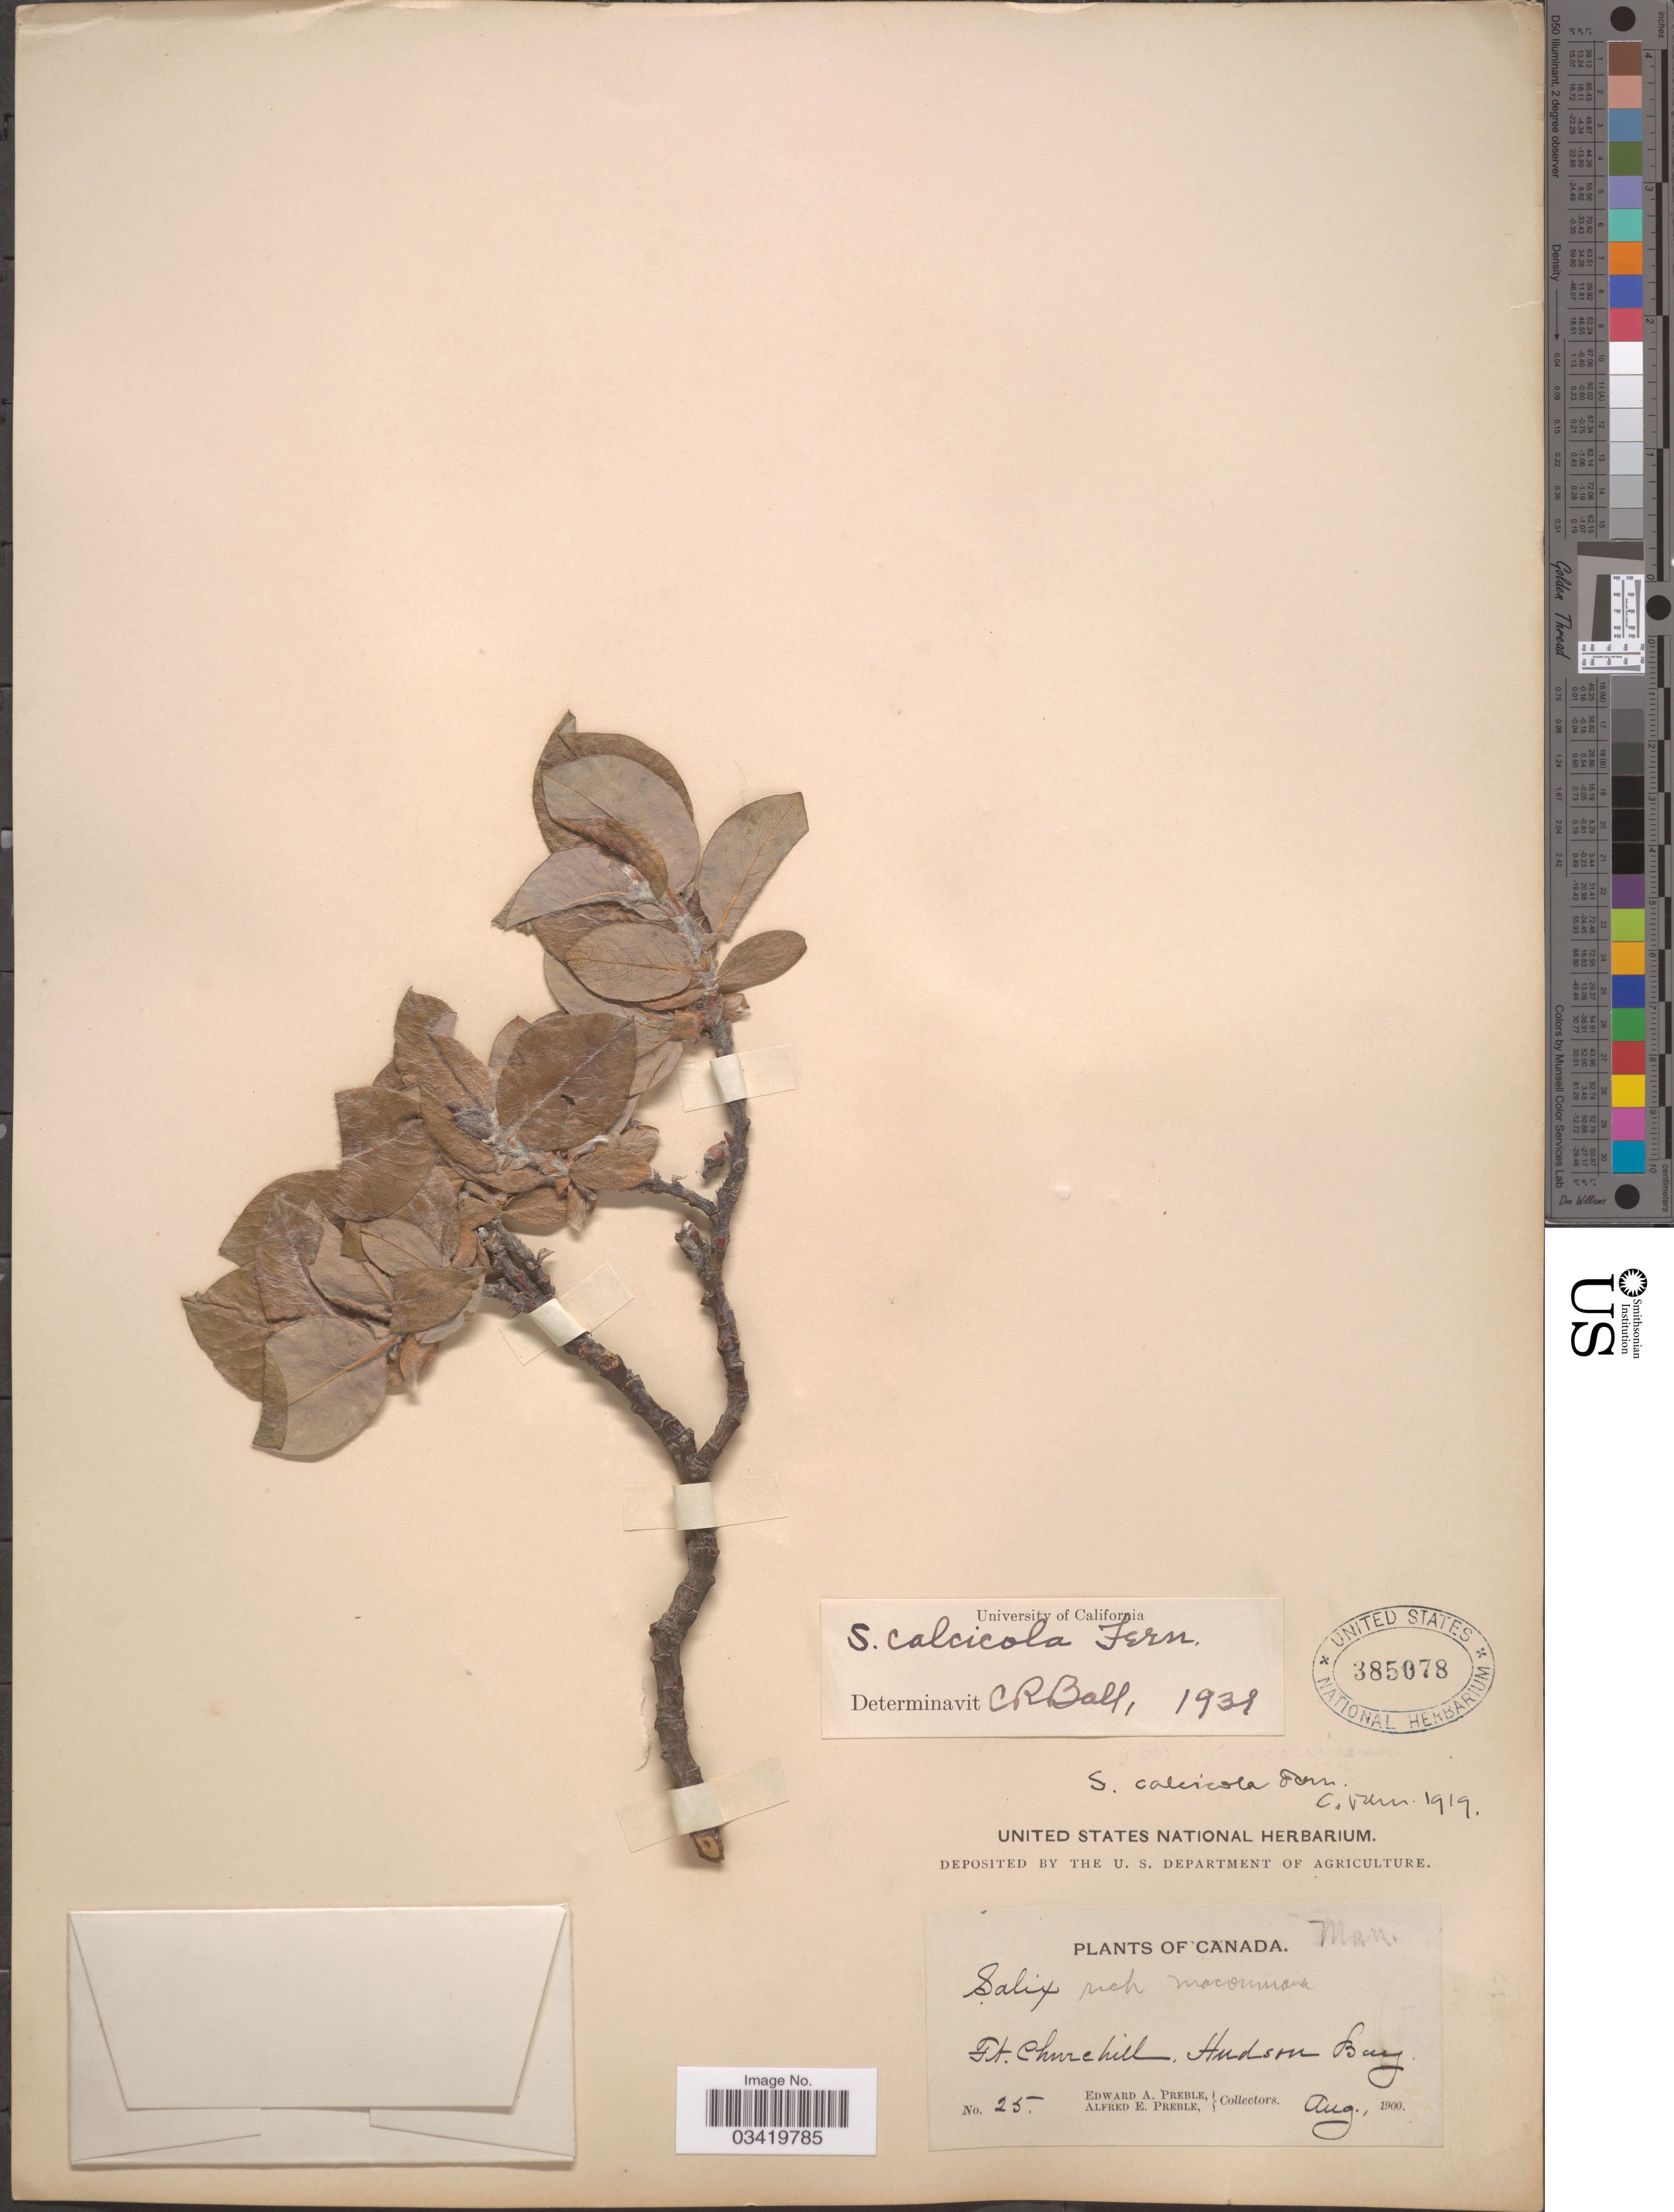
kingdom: Plantae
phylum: Tracheophyta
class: Magnoliopsida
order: Malpighiales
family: Salicaceae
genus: Salix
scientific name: Salix calcicola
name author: Fernald & Wiegand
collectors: E. Preble & A. Preble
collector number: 25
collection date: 1900-08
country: Canada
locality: Ft. Churchill, Hudson Bay.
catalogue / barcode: US 385078